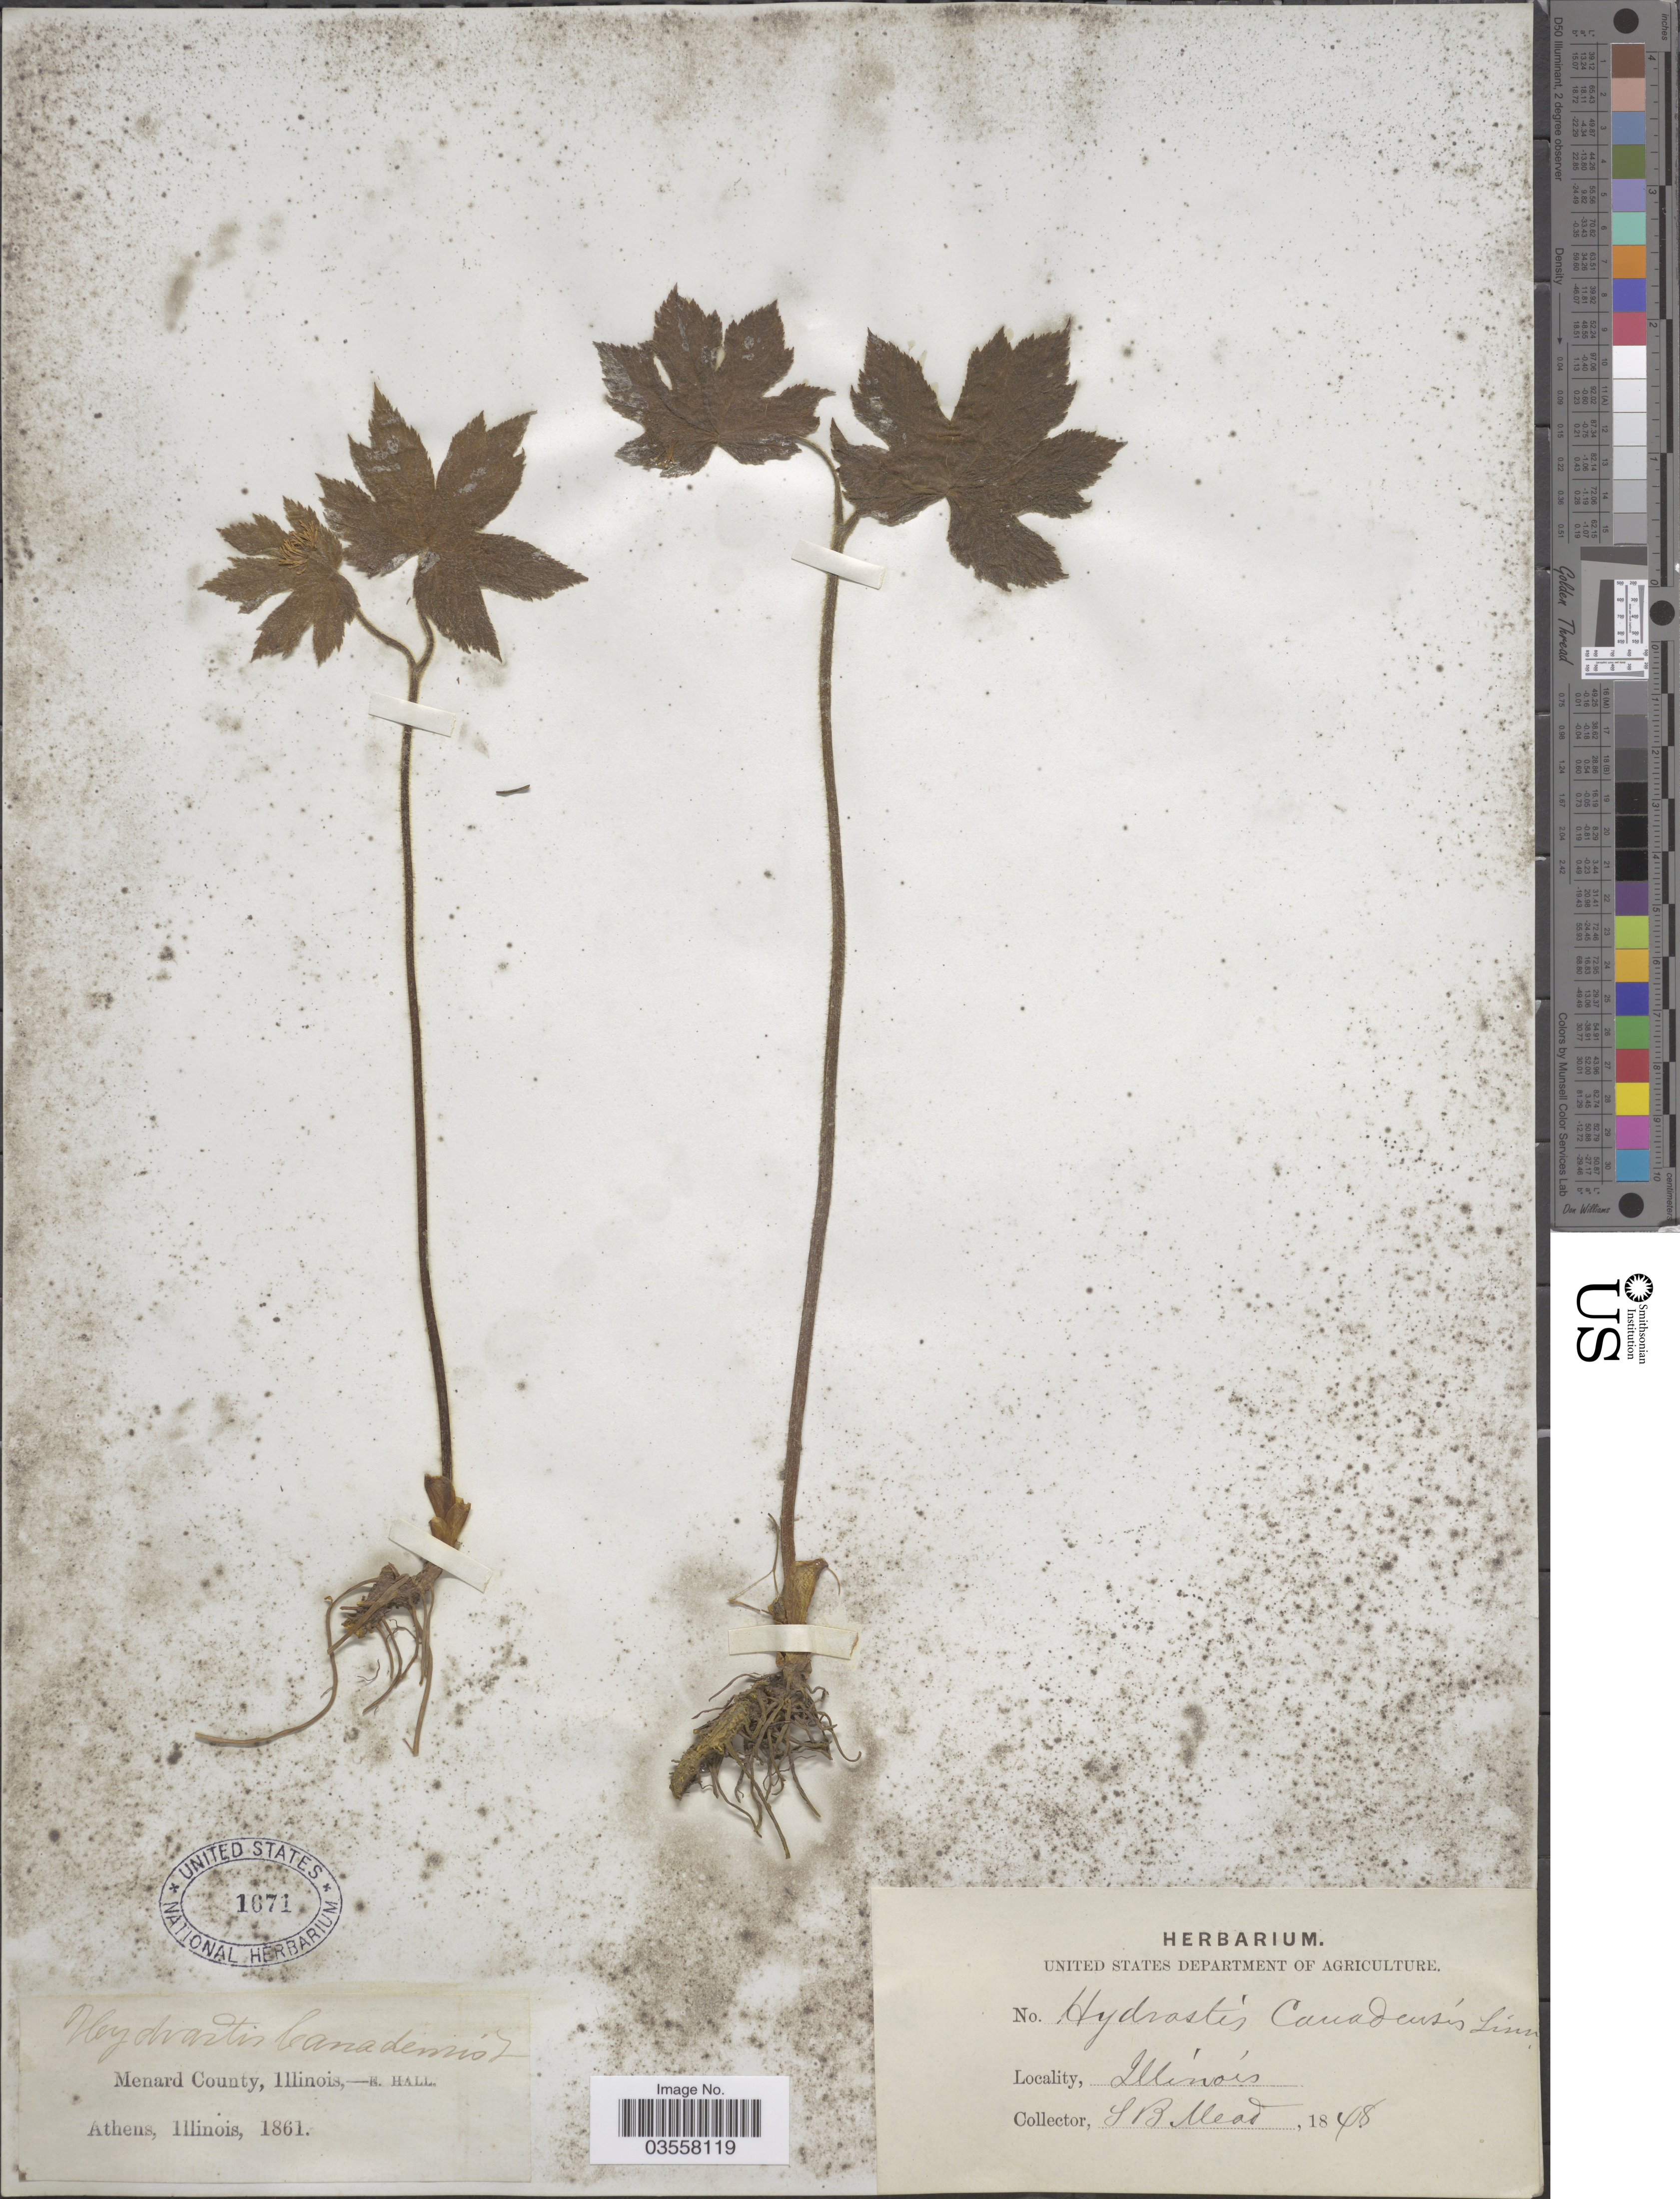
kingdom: Plantae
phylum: Tracheophyta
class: Magnoliopsida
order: Ranunculales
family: Ranunculaceae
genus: Hydrastis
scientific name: Hydrastis canadensis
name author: L.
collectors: S. Mead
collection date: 1848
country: United States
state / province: Illinois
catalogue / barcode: US 1671